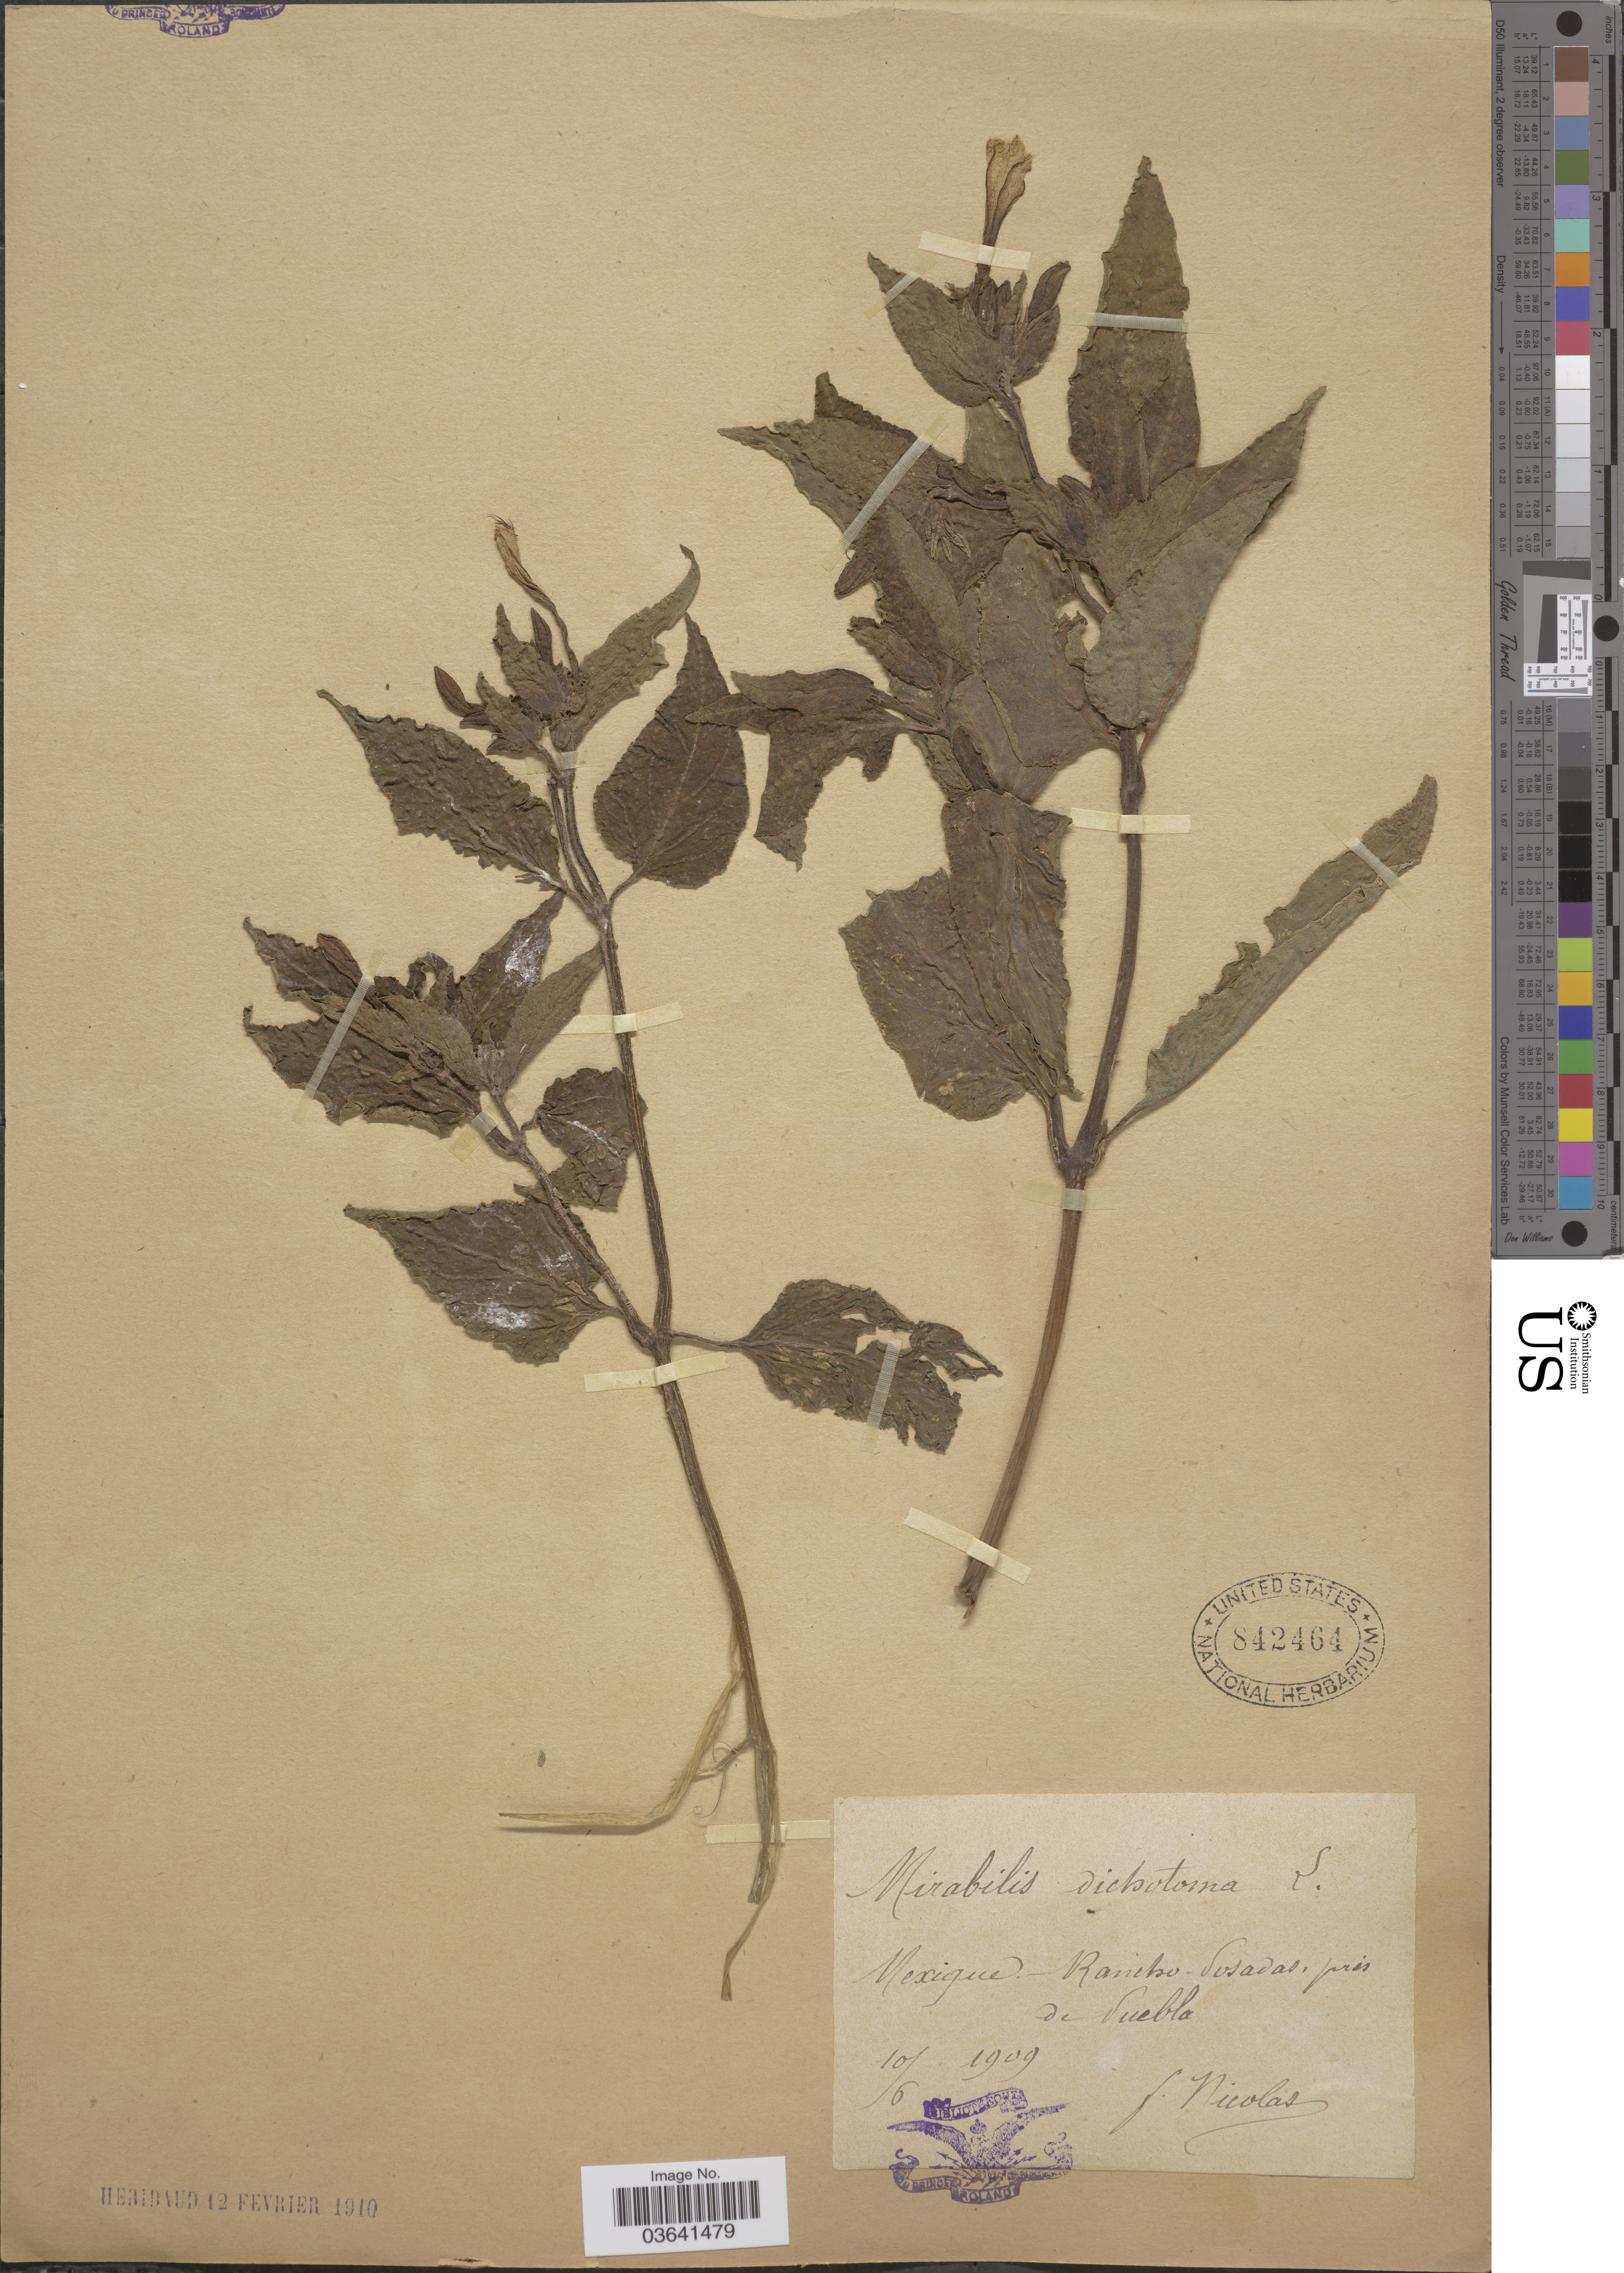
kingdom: Plantae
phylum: Tracheophyta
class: Magnoliopsida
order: Caryophyllales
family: Nyctaginaceae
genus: Mirabilis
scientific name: Mirabilis jalapa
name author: L.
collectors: F. Nicolas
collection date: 1909-06-10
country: Mexico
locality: Rancho Posadas, près de Nuebla.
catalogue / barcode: US 842464